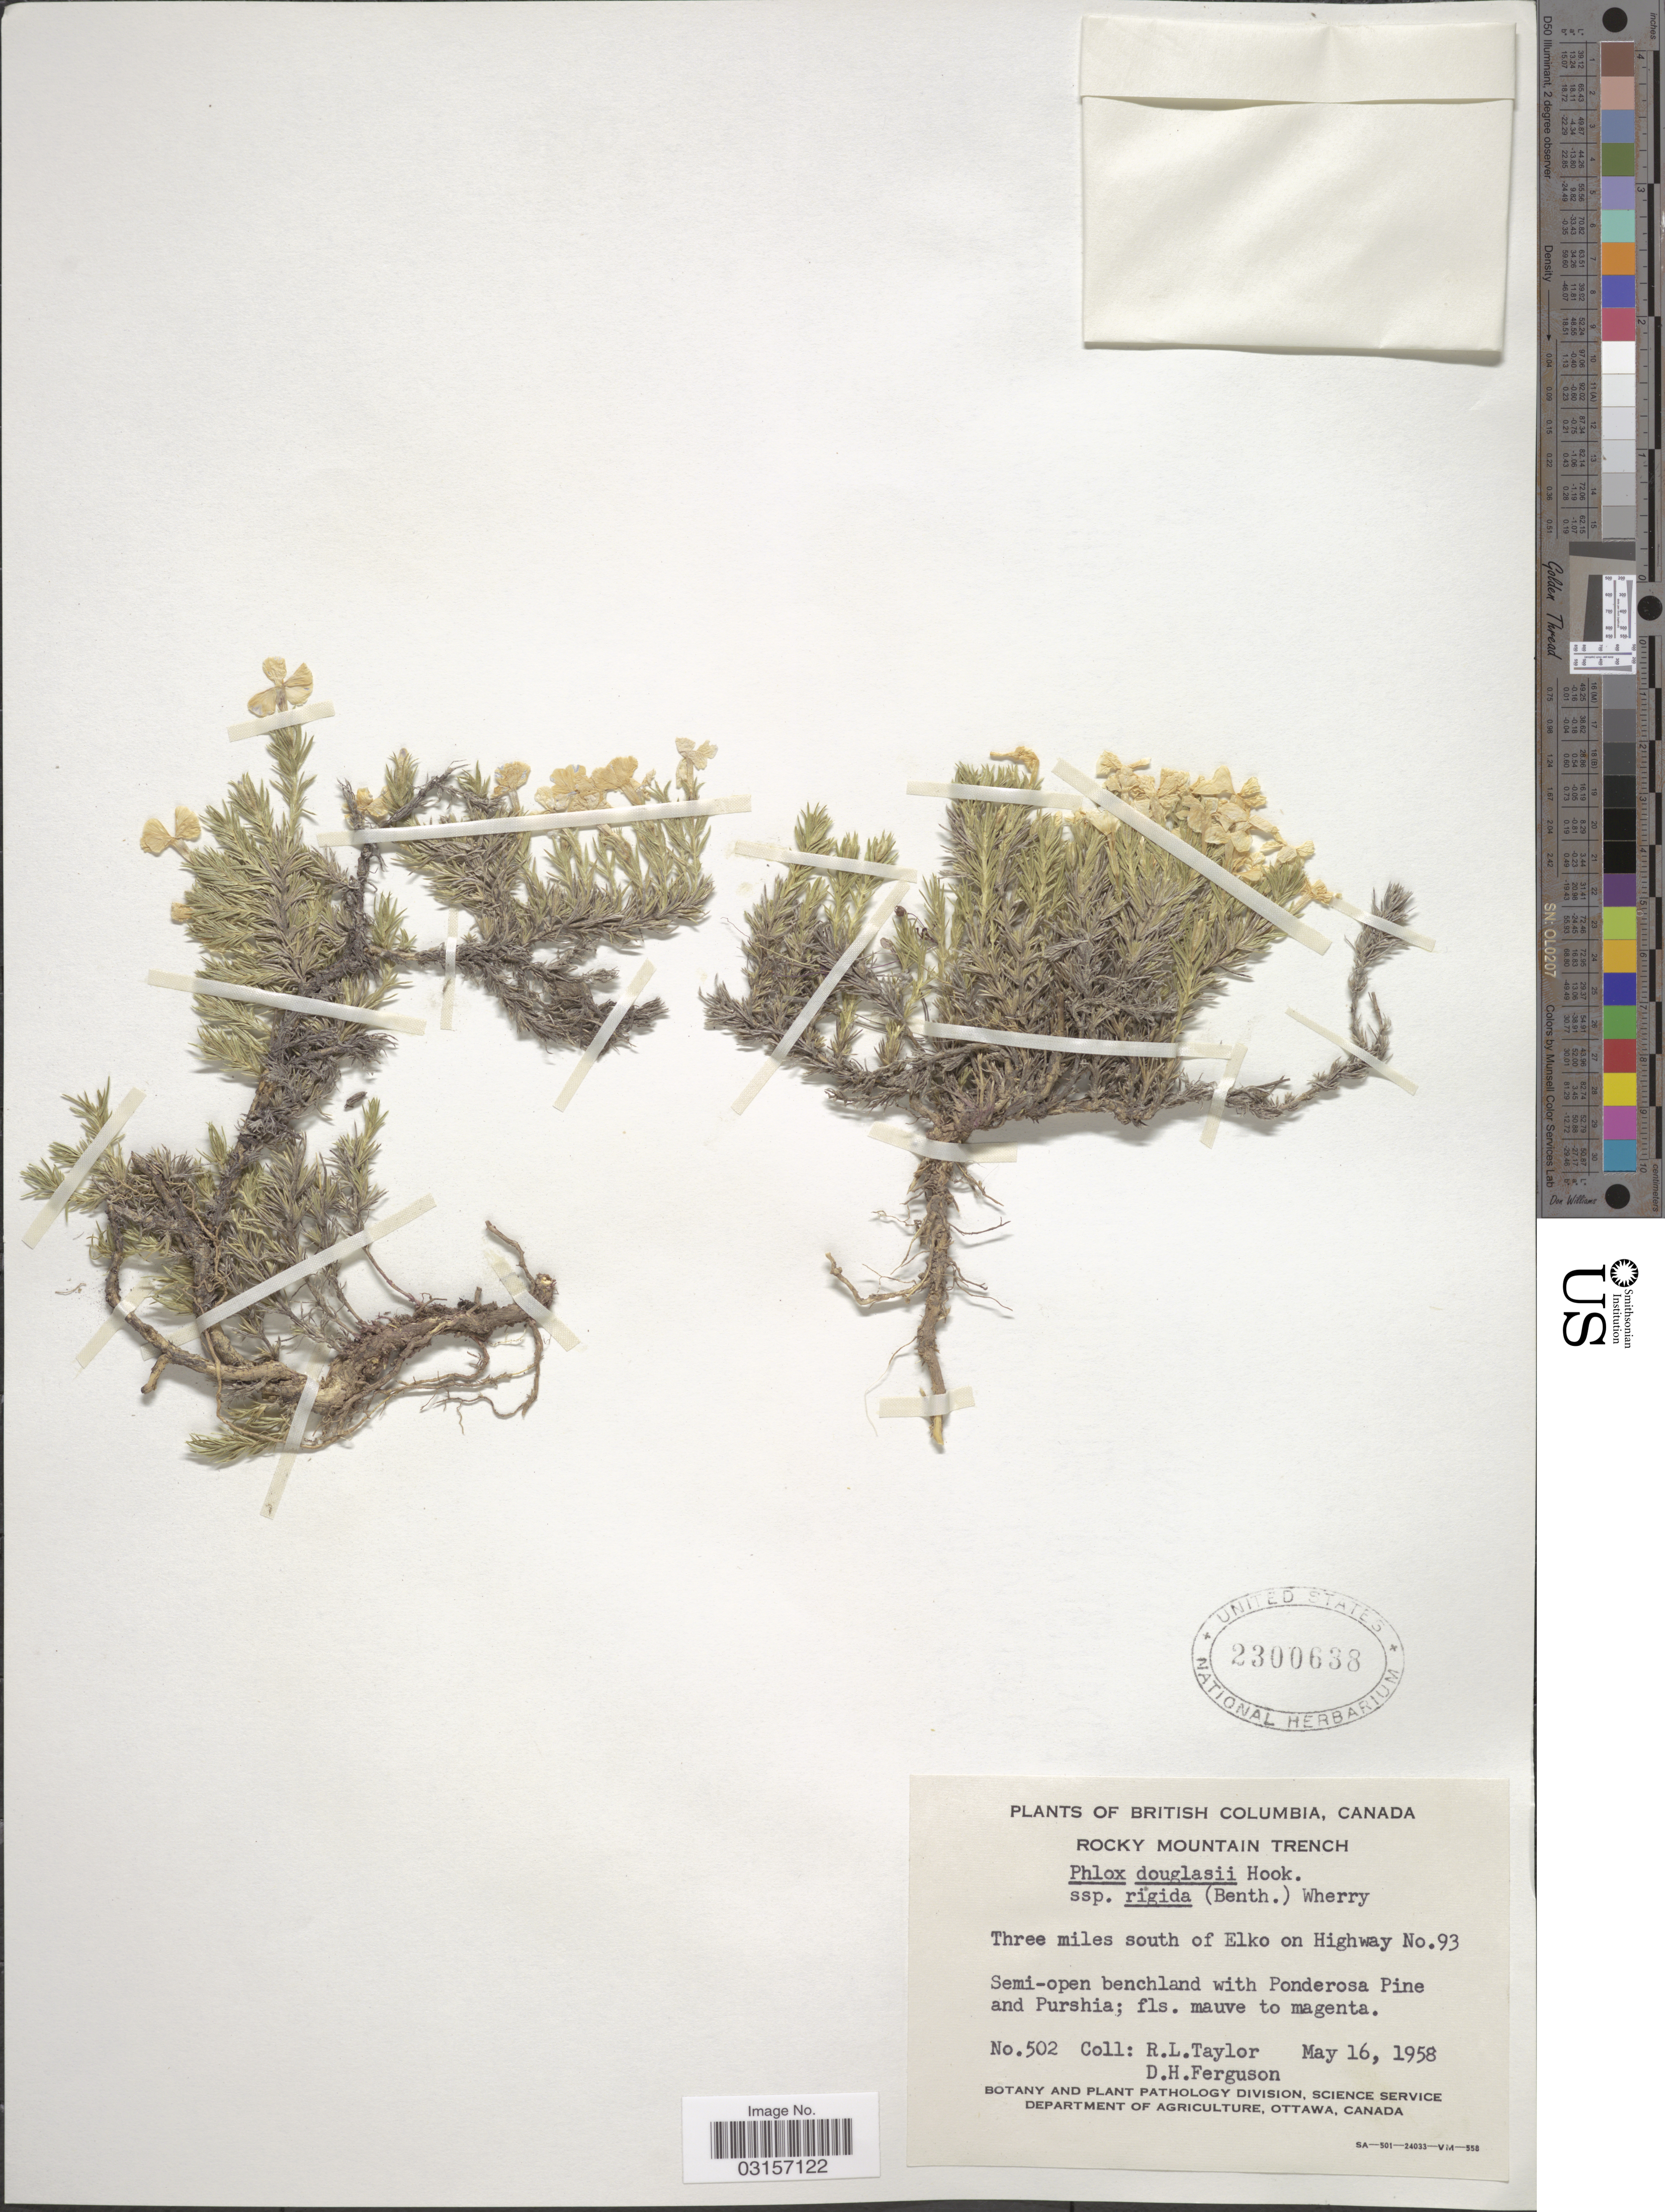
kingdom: Plantae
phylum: Tracheophyta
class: Magnoliopsida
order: Ericales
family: Polemoniaceae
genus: Phlox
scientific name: Phlox caespitosa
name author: Nutt.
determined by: Mayfield, M. H.; Ferguson, C. J.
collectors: R. Taylor & D. Ferguson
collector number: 502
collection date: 1958-05-16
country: Canada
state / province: British Columbia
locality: Rocky Mountain Trench, Three miles south of Elko on Highway No. 93.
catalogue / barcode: US 2300638